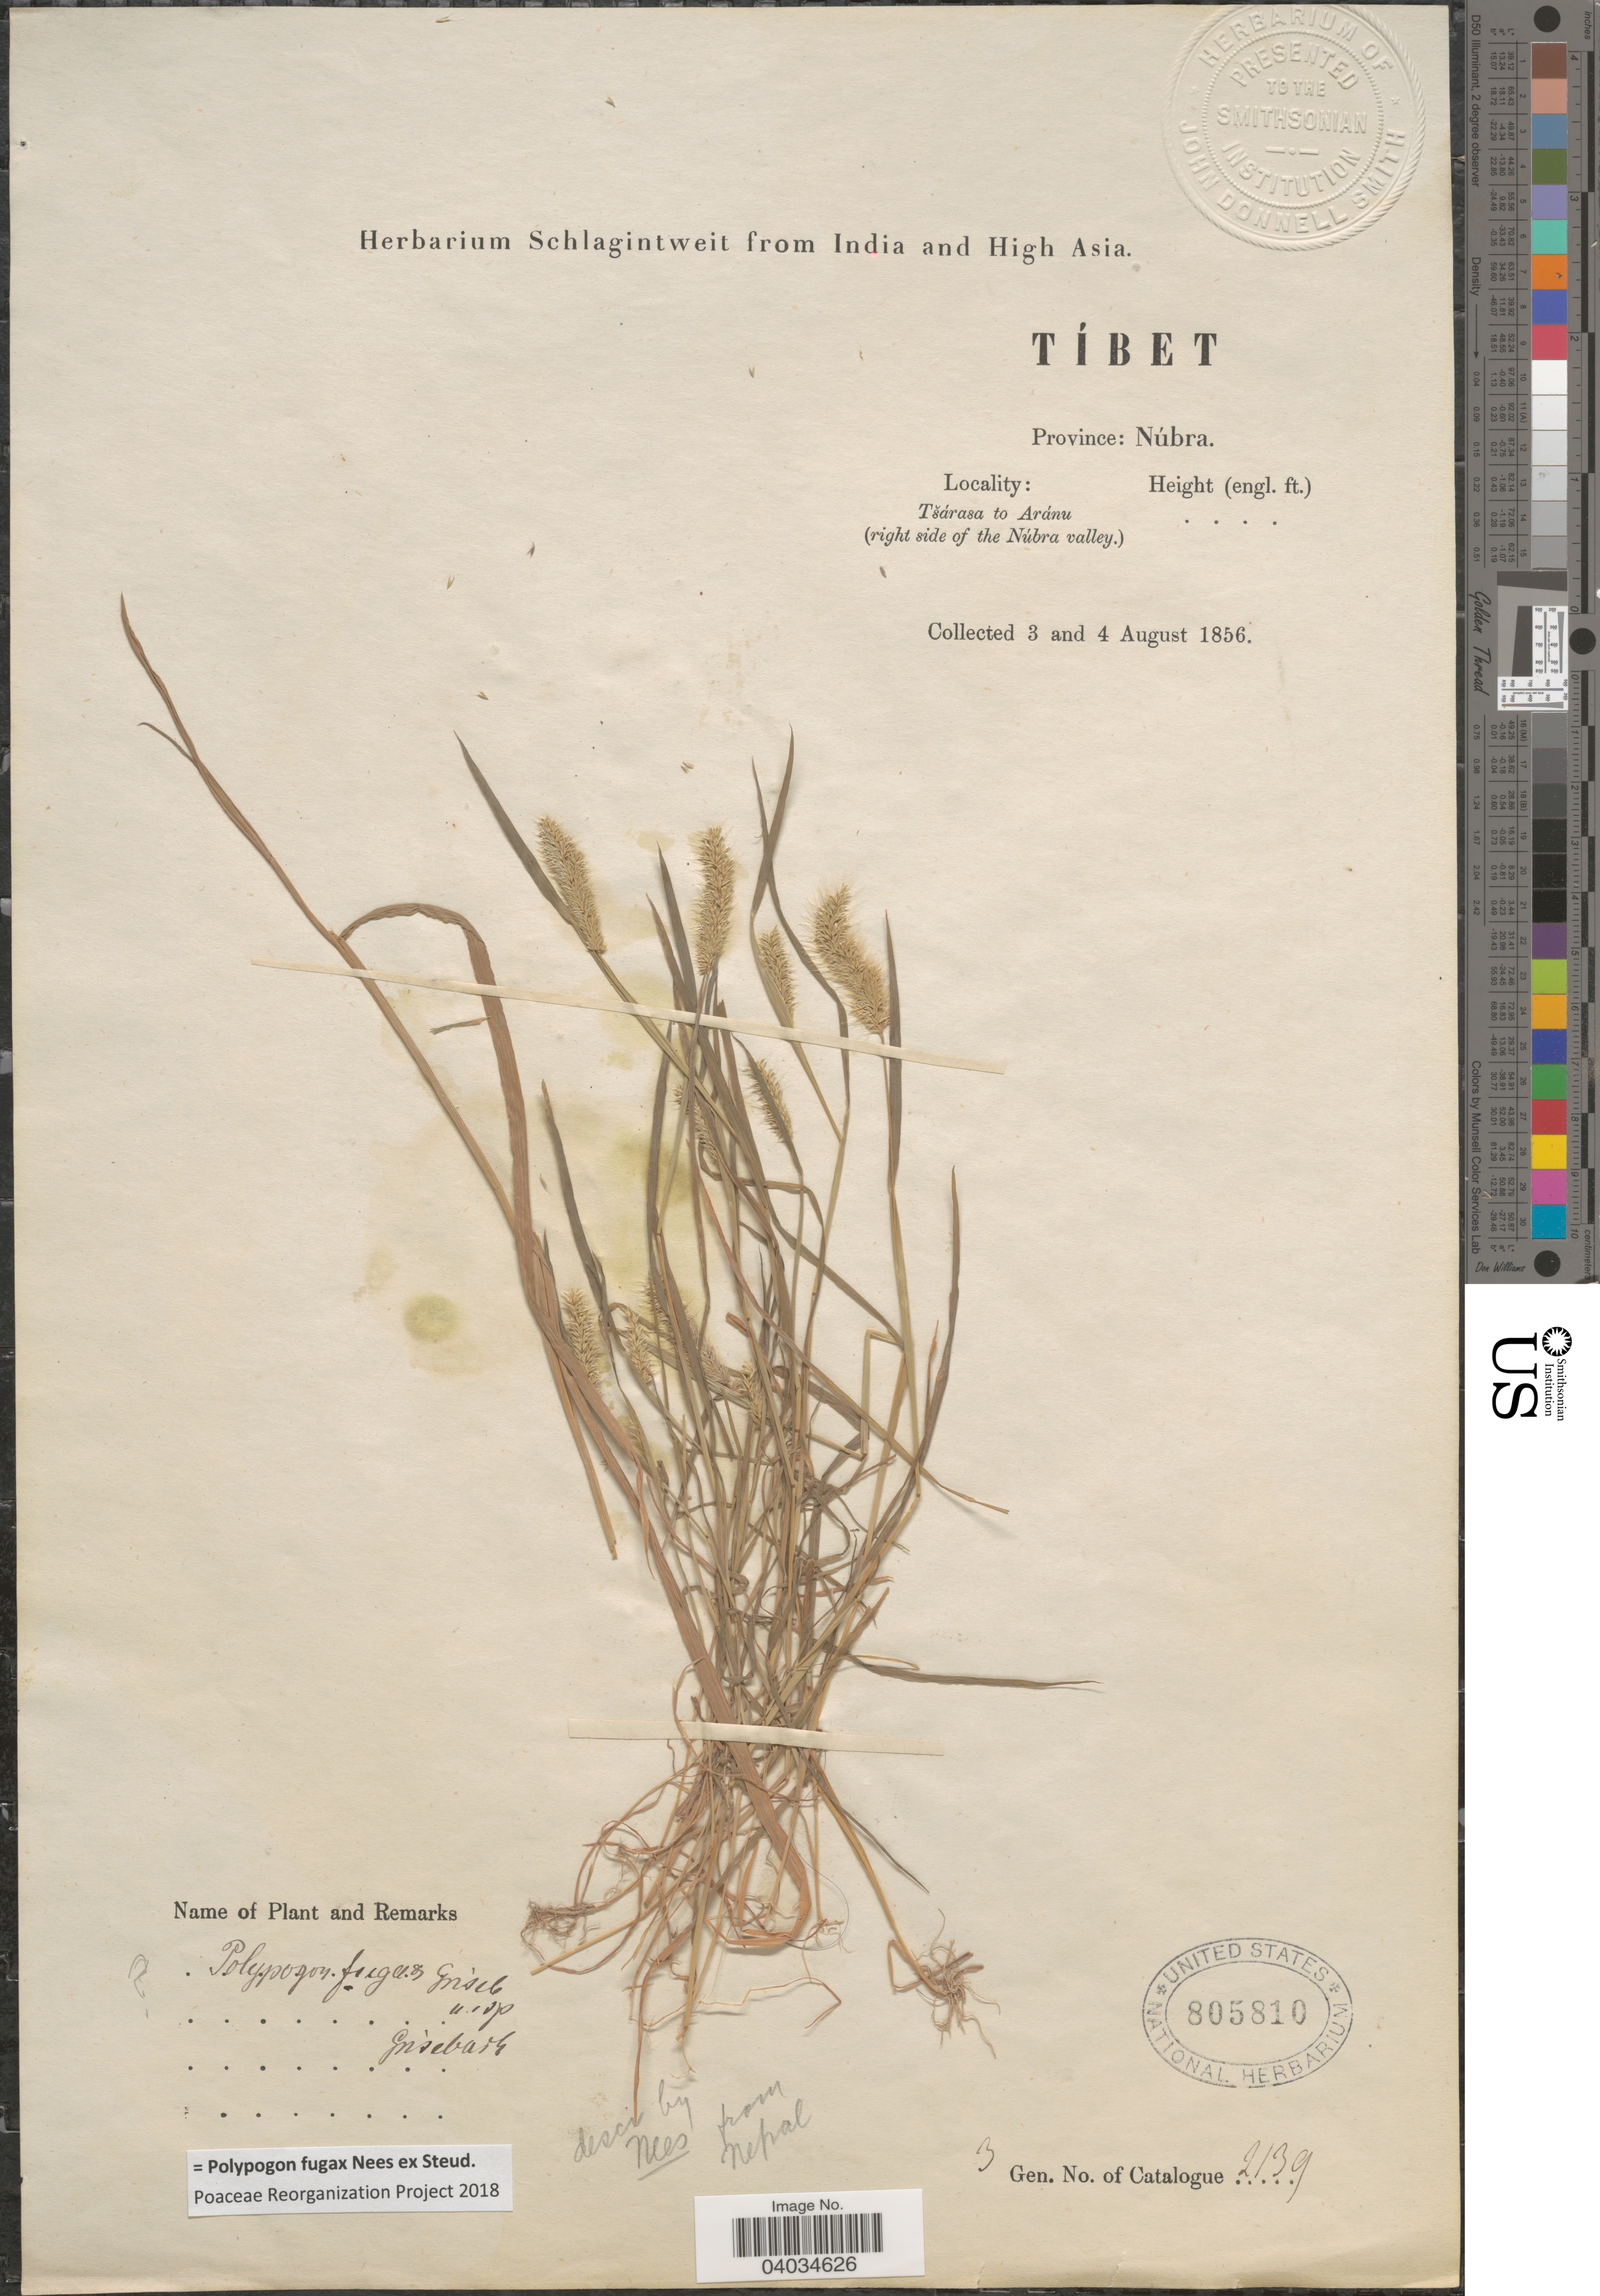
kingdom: Plantae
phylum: Tracheophyta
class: Liliopsida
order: Poales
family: Poaceae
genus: Polypogon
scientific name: Polypogon fugax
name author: Nees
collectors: ex herb. Schlagintweit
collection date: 1856-08-03/1856-08-04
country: China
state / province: Xizang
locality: Tíbet. Province: Núbra. Tsárasa to Aránu (right side of the Núbra valley.).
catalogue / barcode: US 805810